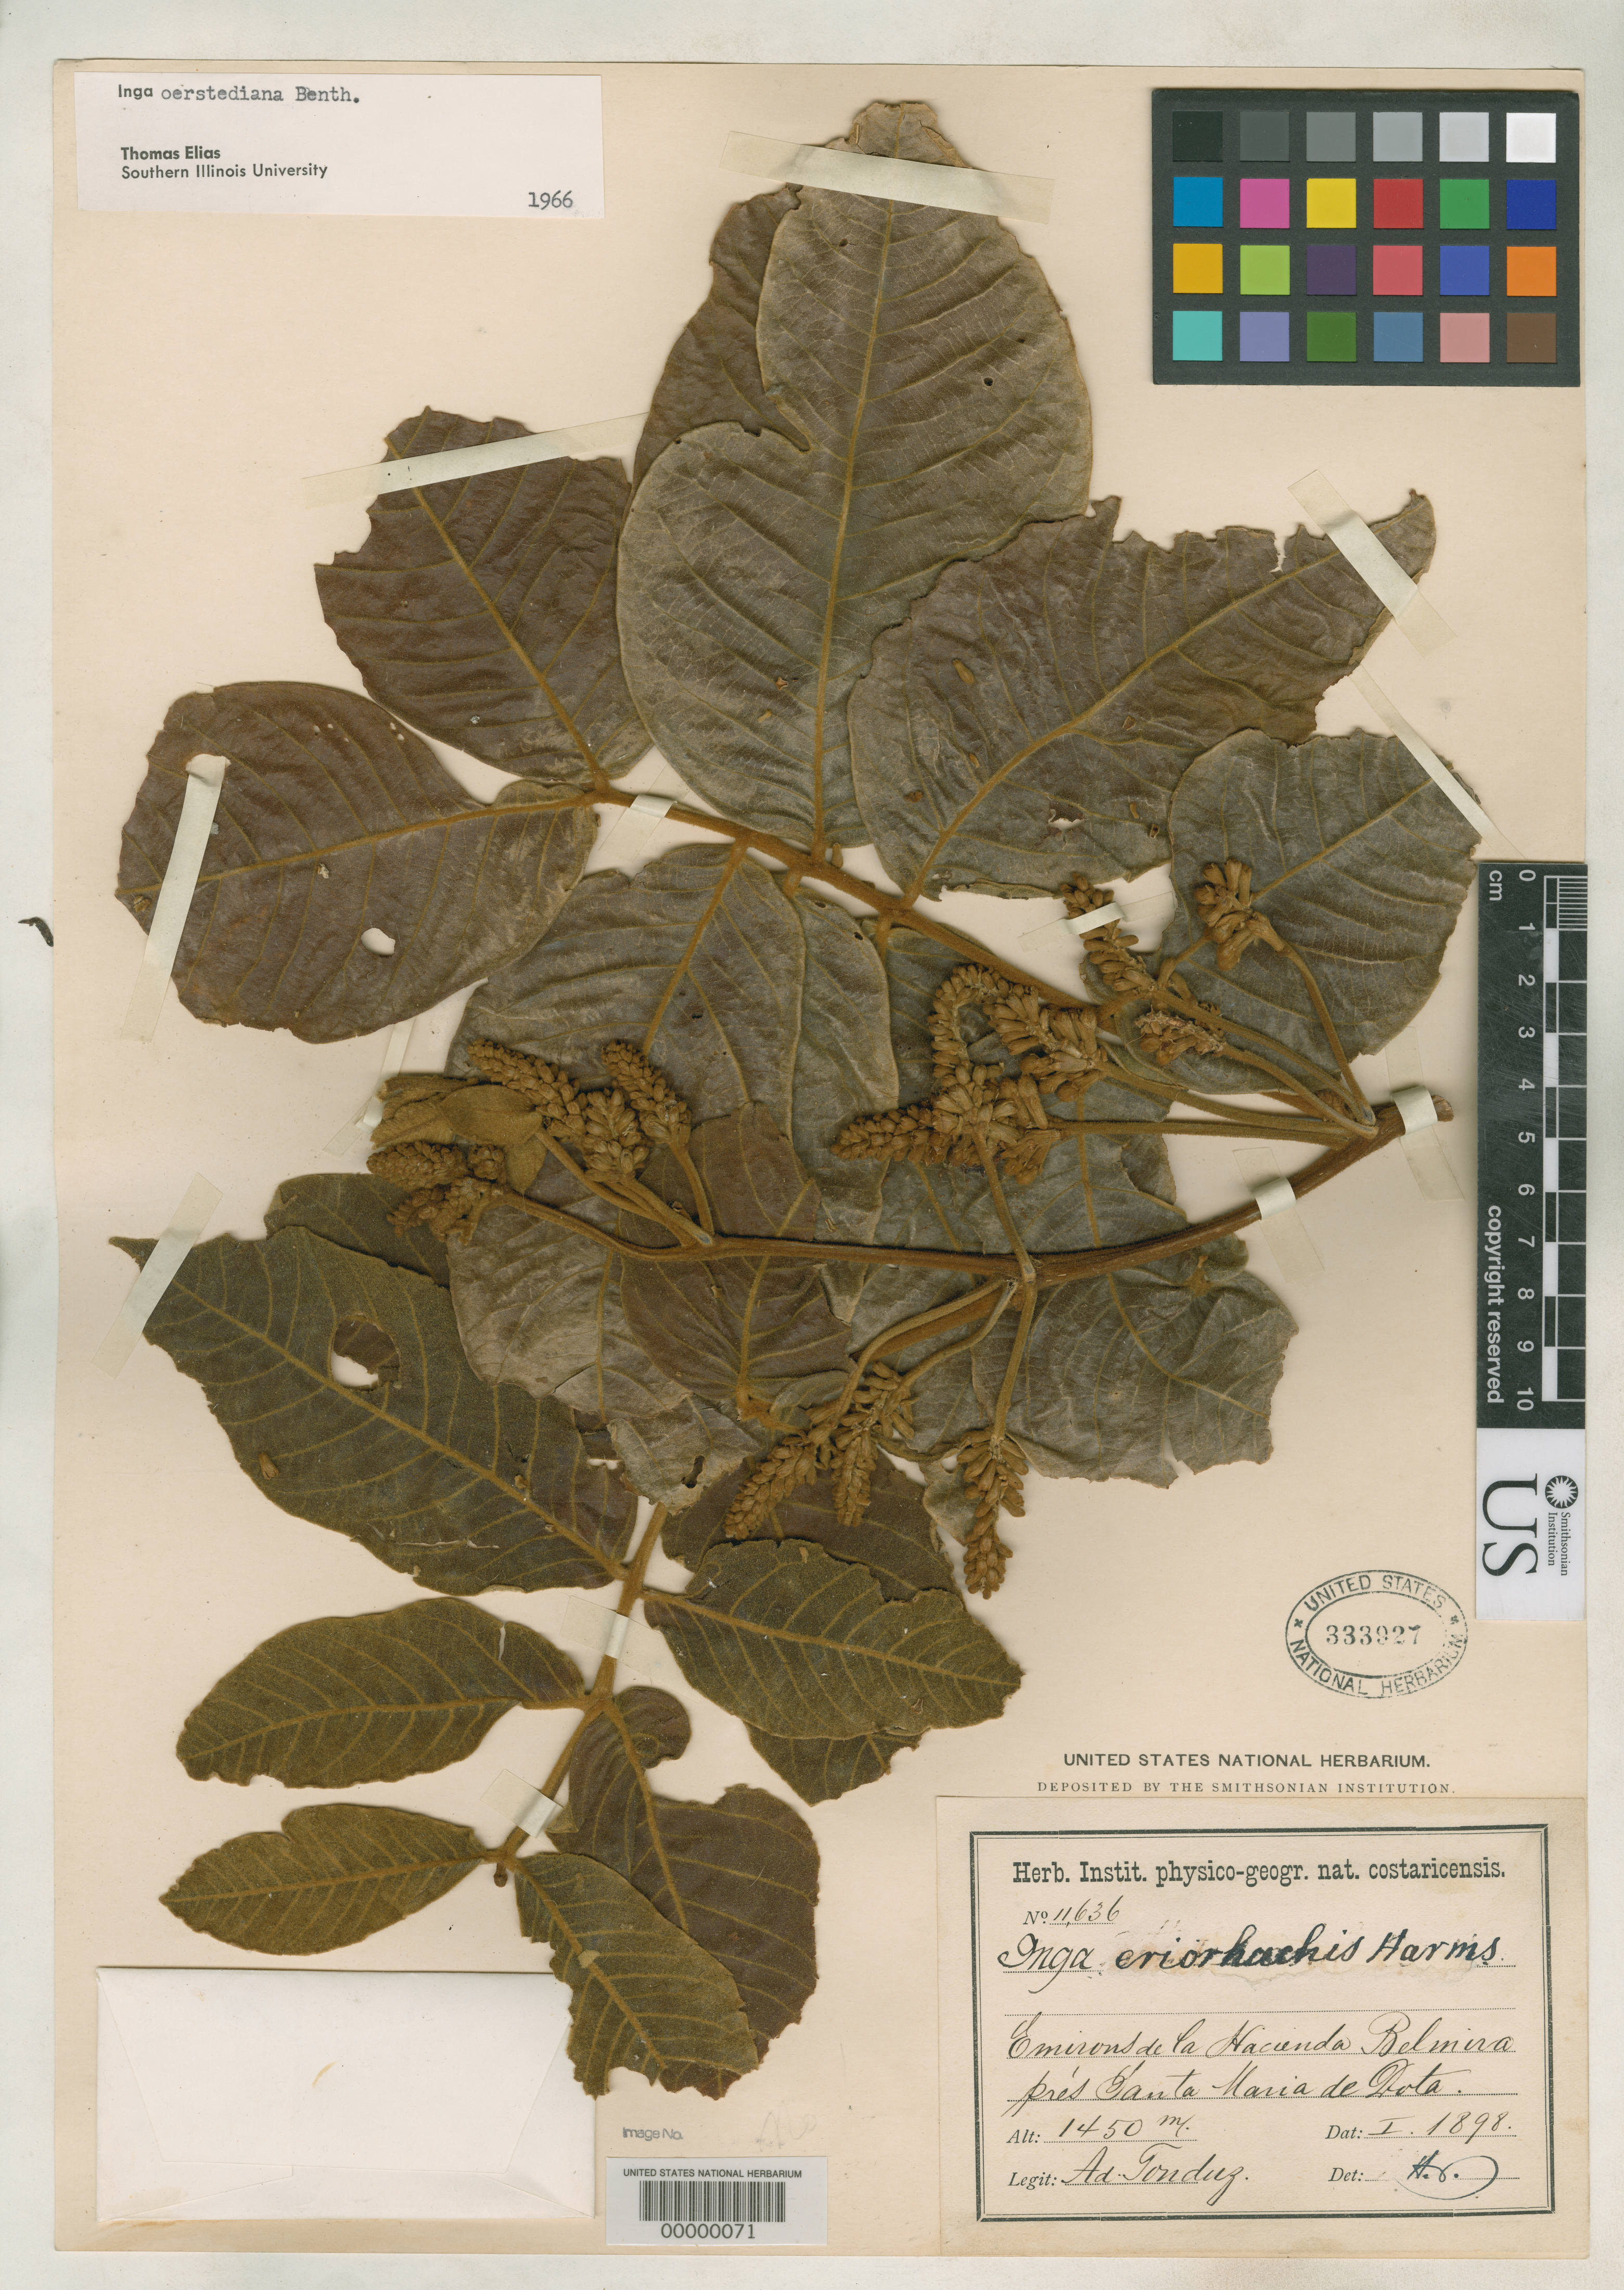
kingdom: Plantae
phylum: Tracheophyta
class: Magnoliopsida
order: Fabales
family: Fabaceae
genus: Inga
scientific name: Inga eriorhachis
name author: Harms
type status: Isotype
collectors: A. Tonduz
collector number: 11636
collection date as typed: Jan 1898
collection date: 1898-01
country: Costa Rica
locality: Santa Maria de Dota, umgebung der Behmira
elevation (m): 1450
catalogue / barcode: US 333927